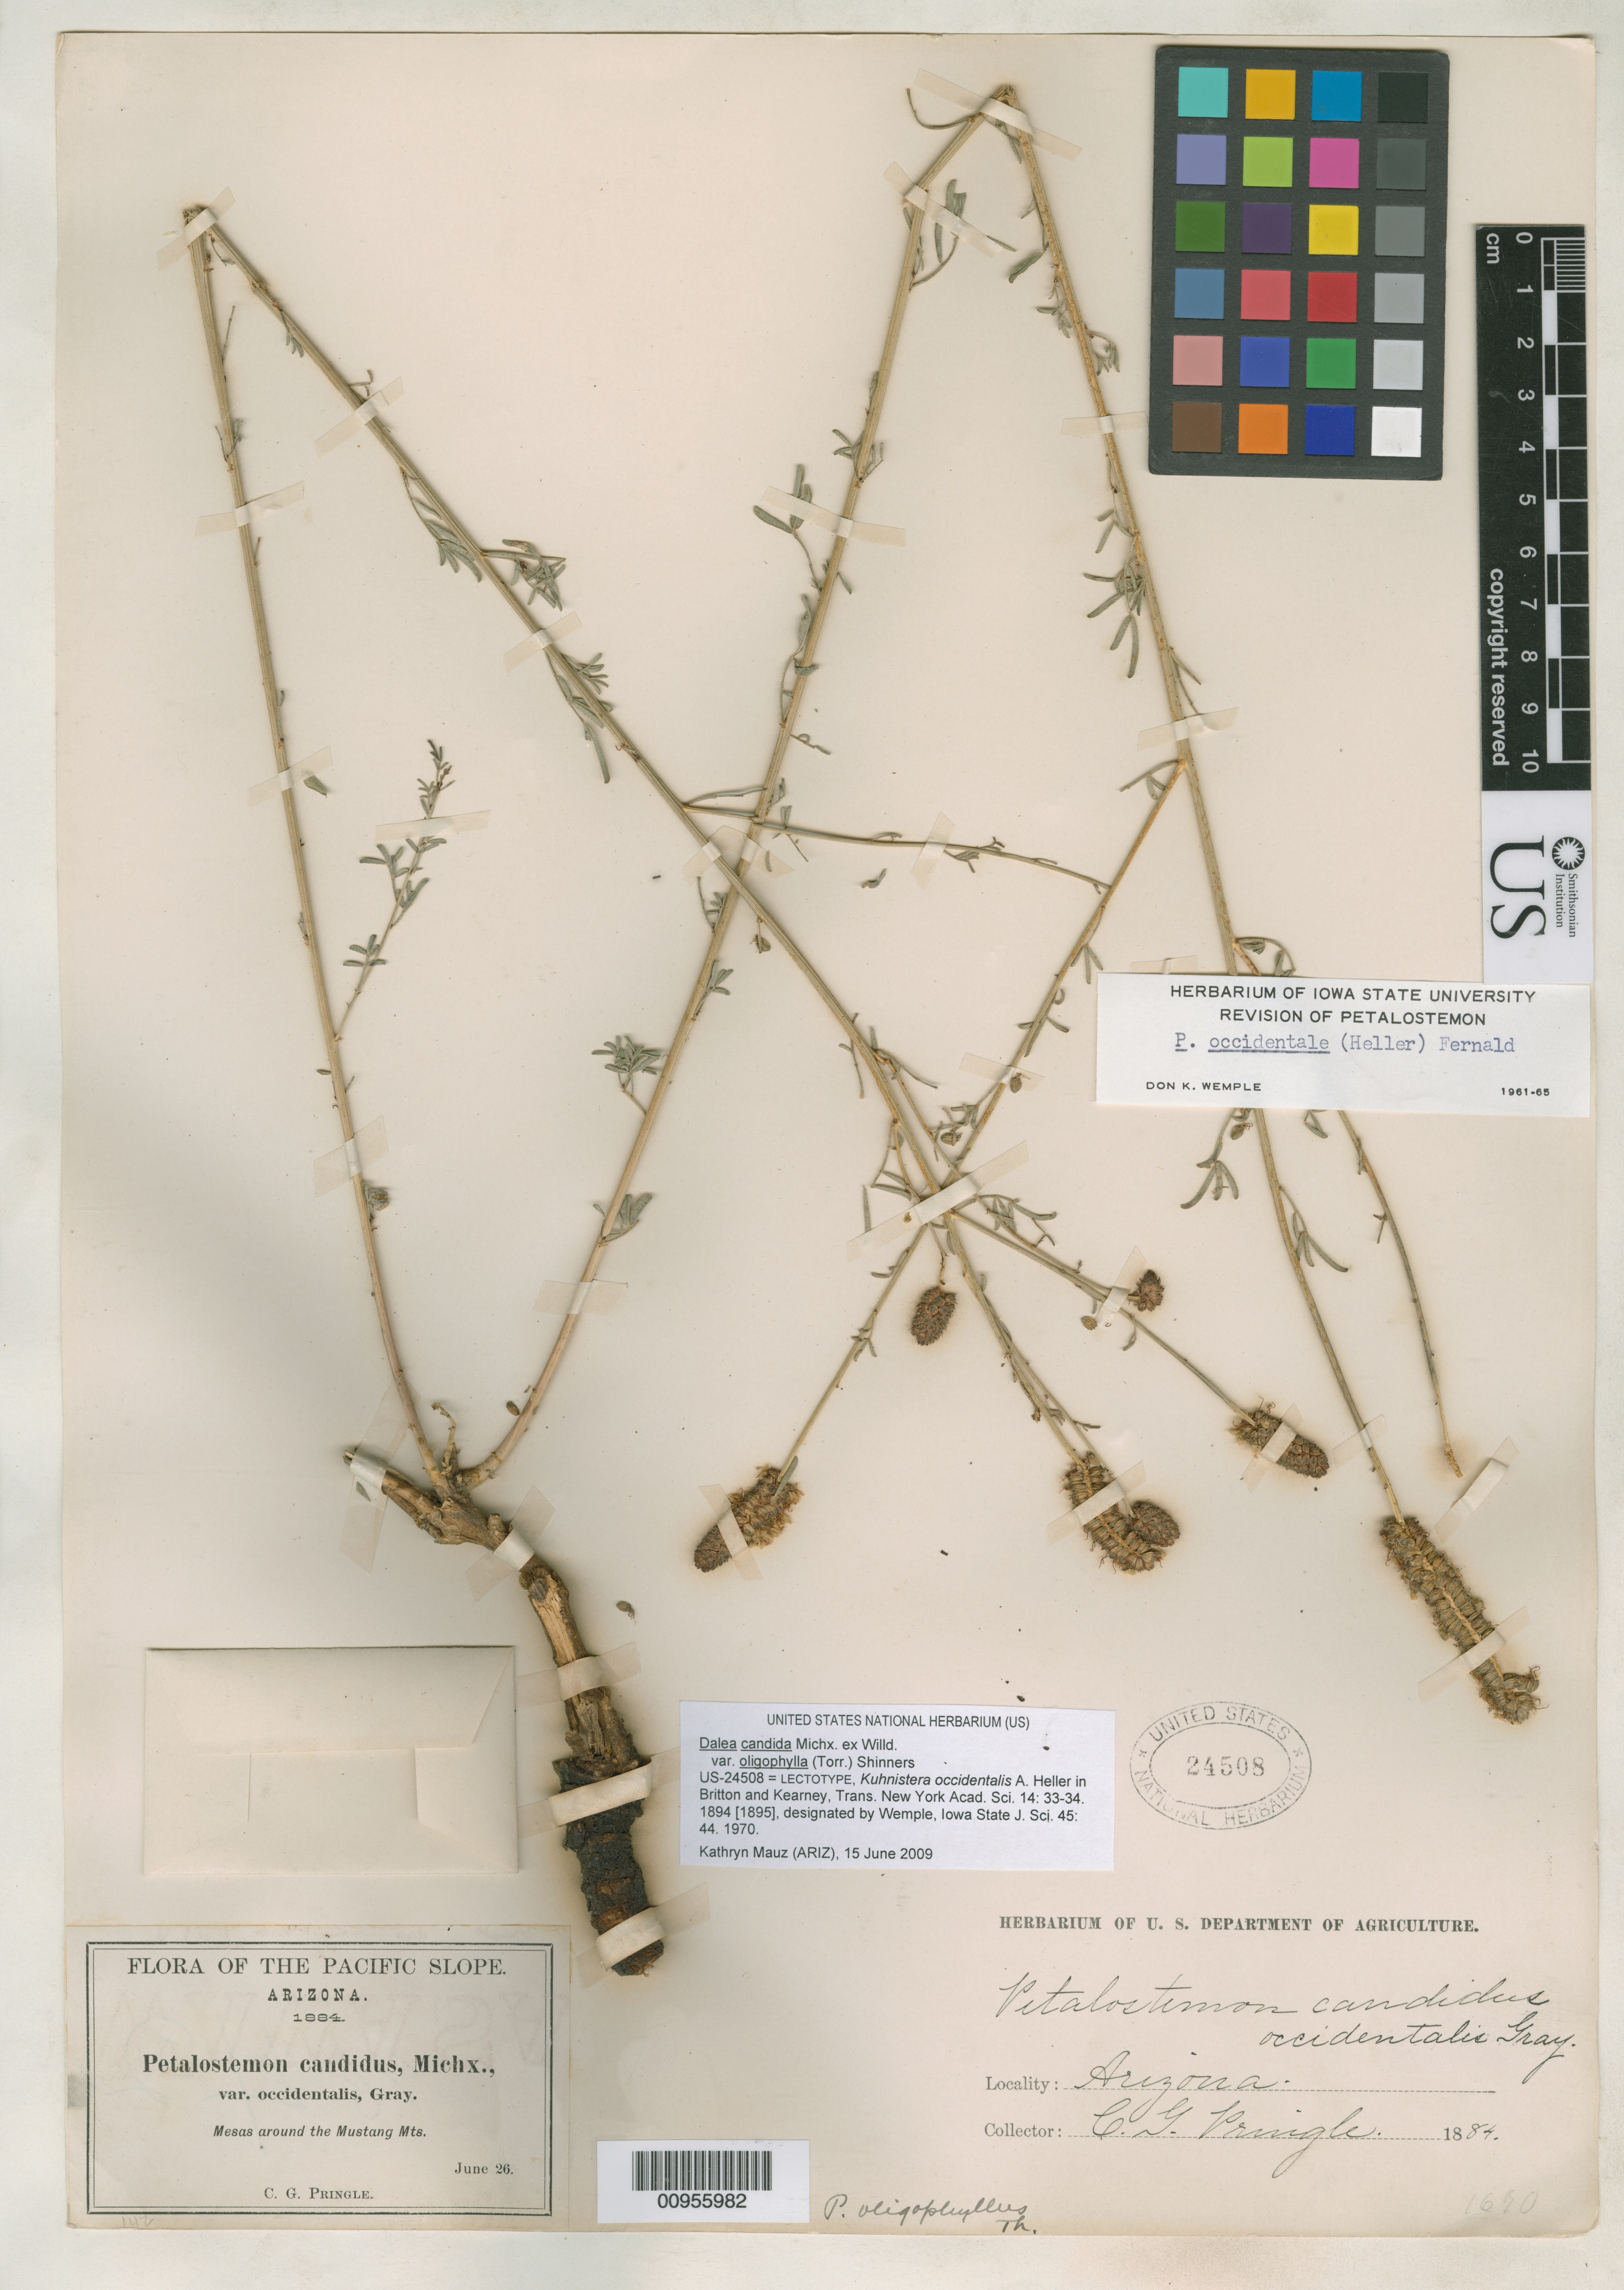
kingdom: Plantae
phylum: Tracheophyta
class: Magnoliopsida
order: Fabales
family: Fabaceae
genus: Kuhnistera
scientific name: Kuhnistera occidentalis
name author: A. Heller in Britton & Kearney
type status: Lectotype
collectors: C. G. Pringle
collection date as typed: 26 Jun 1884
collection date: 1884-06-26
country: United States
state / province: Arizona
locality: Mesas around the Mustang Mts.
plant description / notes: Labeled as Petalostemon candidus var. occidentalis Gray (nom. nud.).; Superfluouslly lectotypified (citing a different collection) by Barneby, Mem. NYBG 27: 249 (1977).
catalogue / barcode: US 24508